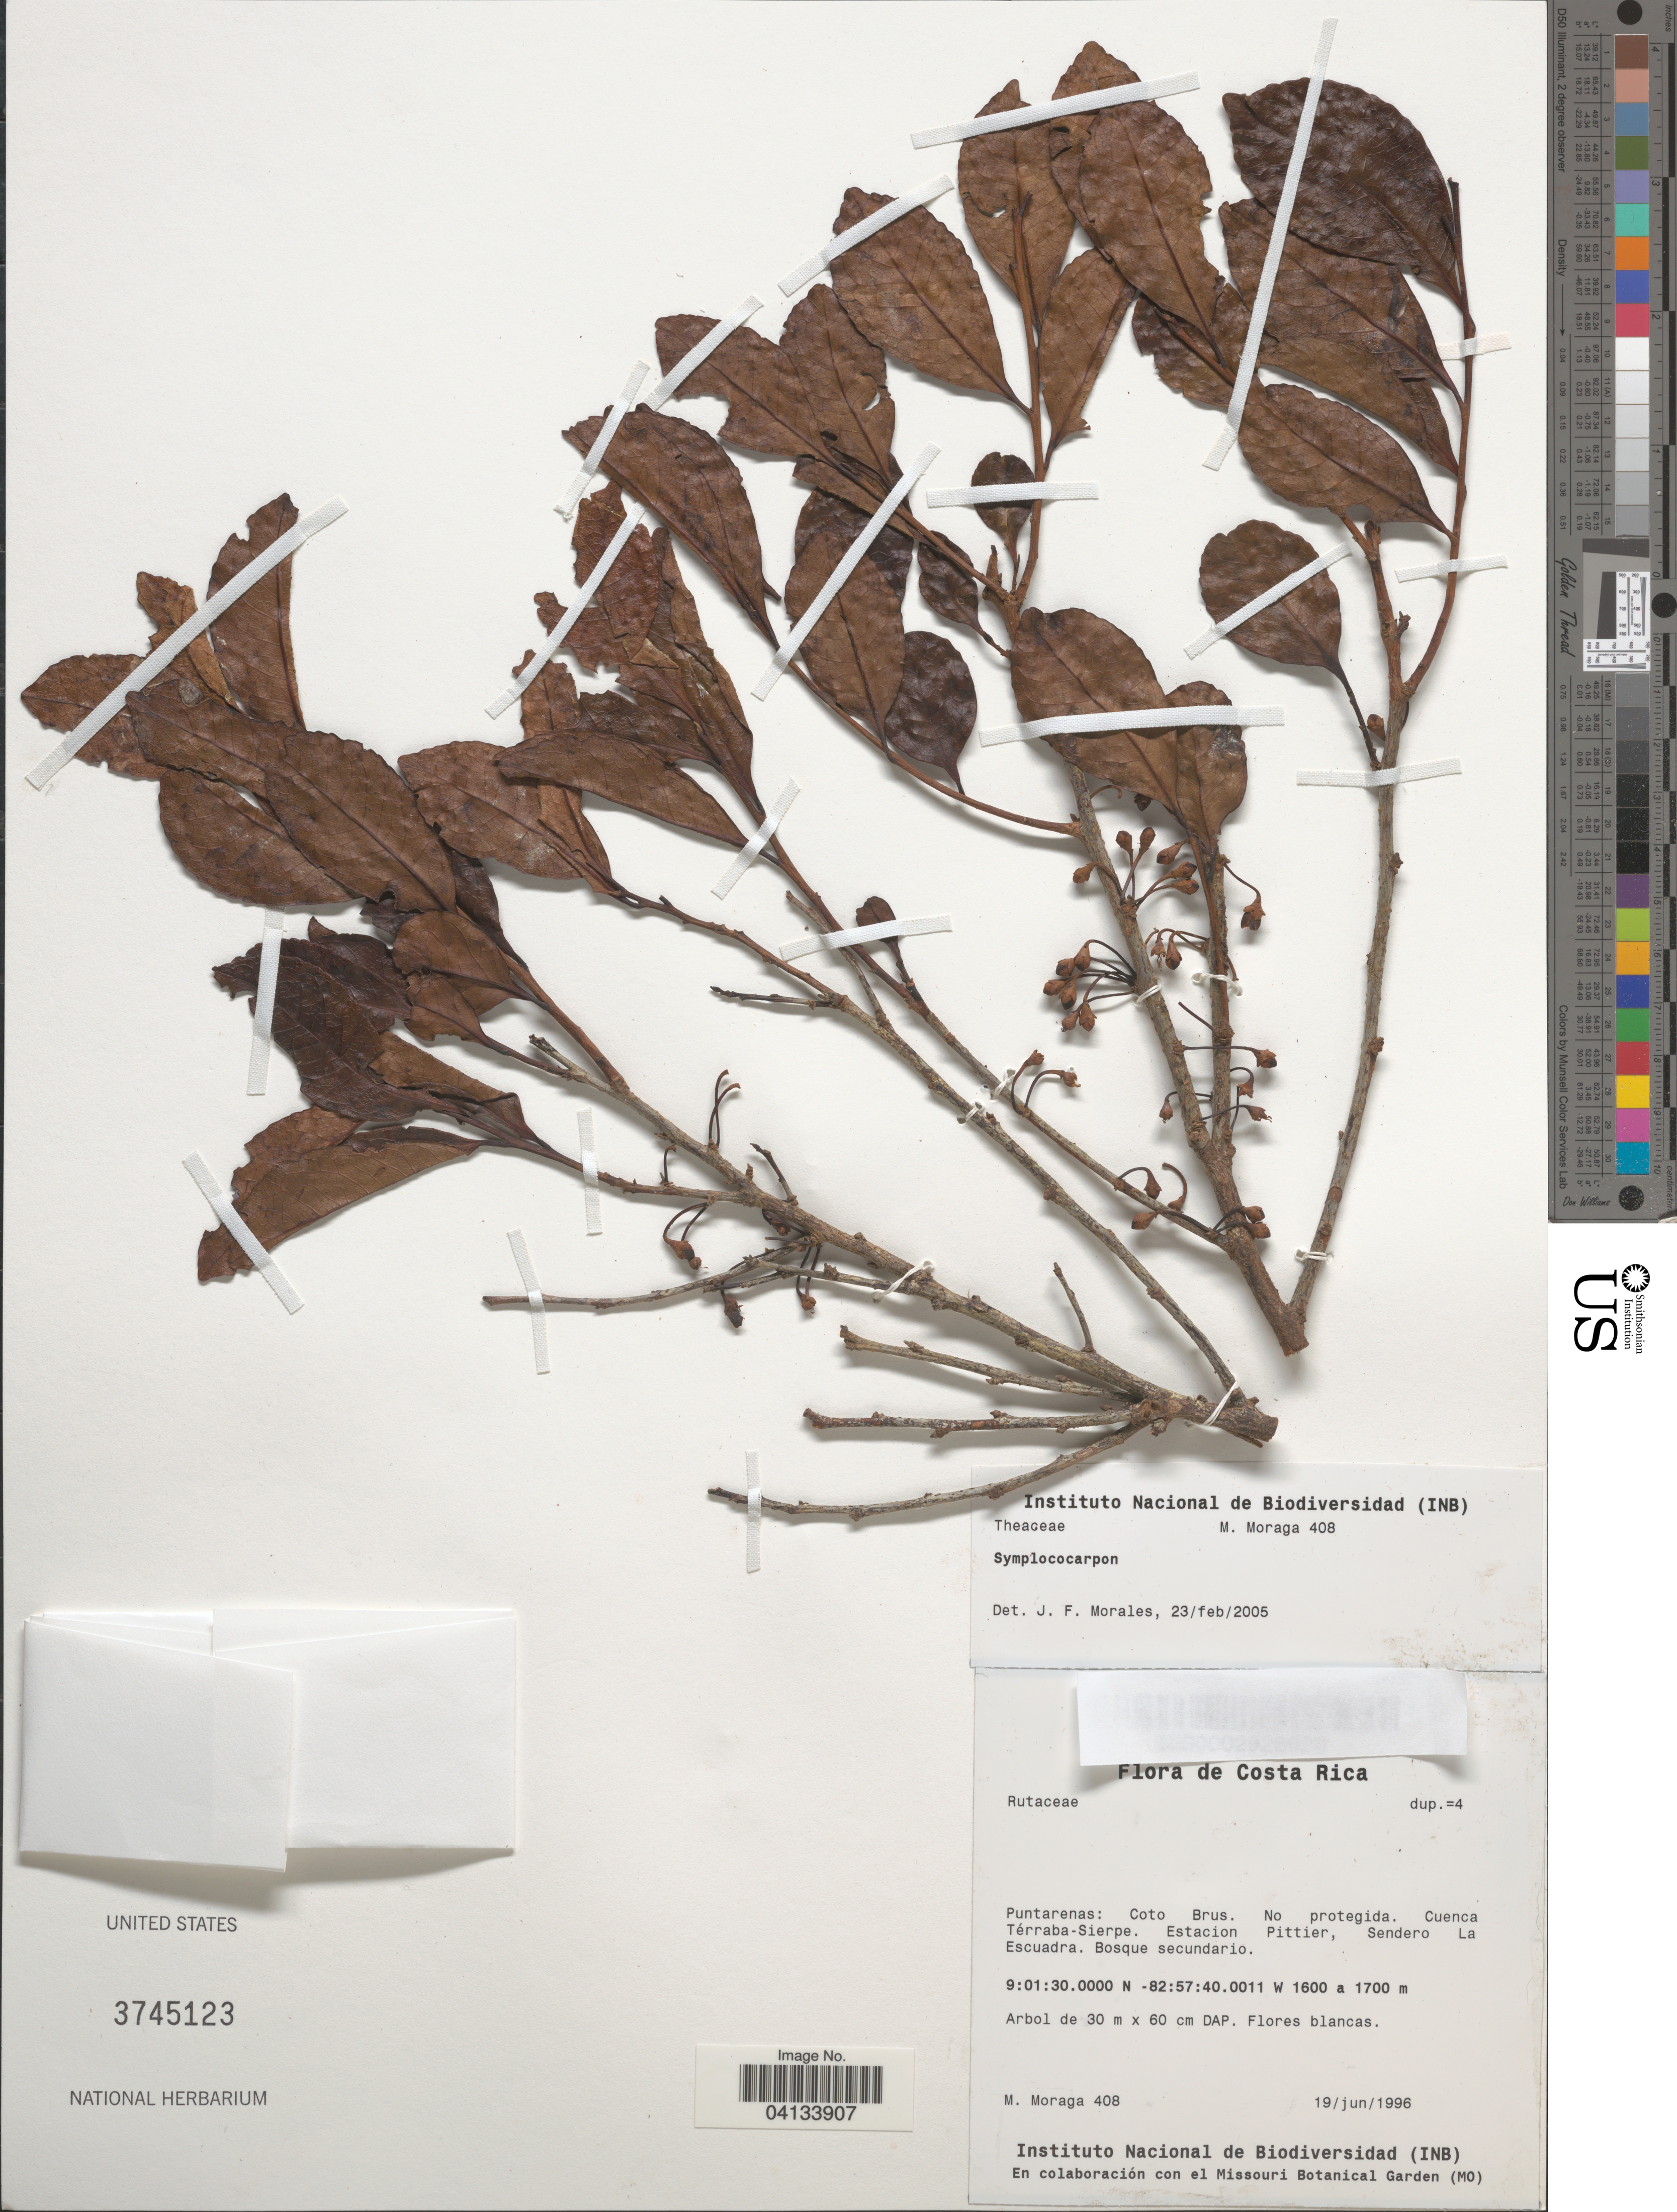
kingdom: Plantae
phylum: Tracheophyta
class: Magnoliopsida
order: Ericales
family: Pentaphylacaceae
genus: Symplococarpon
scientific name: Symplococarpon sp.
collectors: M. Moraga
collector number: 408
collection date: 1996-06-19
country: Costa Rica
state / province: Puntarenas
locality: Coto Brus. No protegida. Cuenca Térraba-Sierpe. Estacion Pietter, Sendero La Escuadra.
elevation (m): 1600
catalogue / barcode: US 3745123